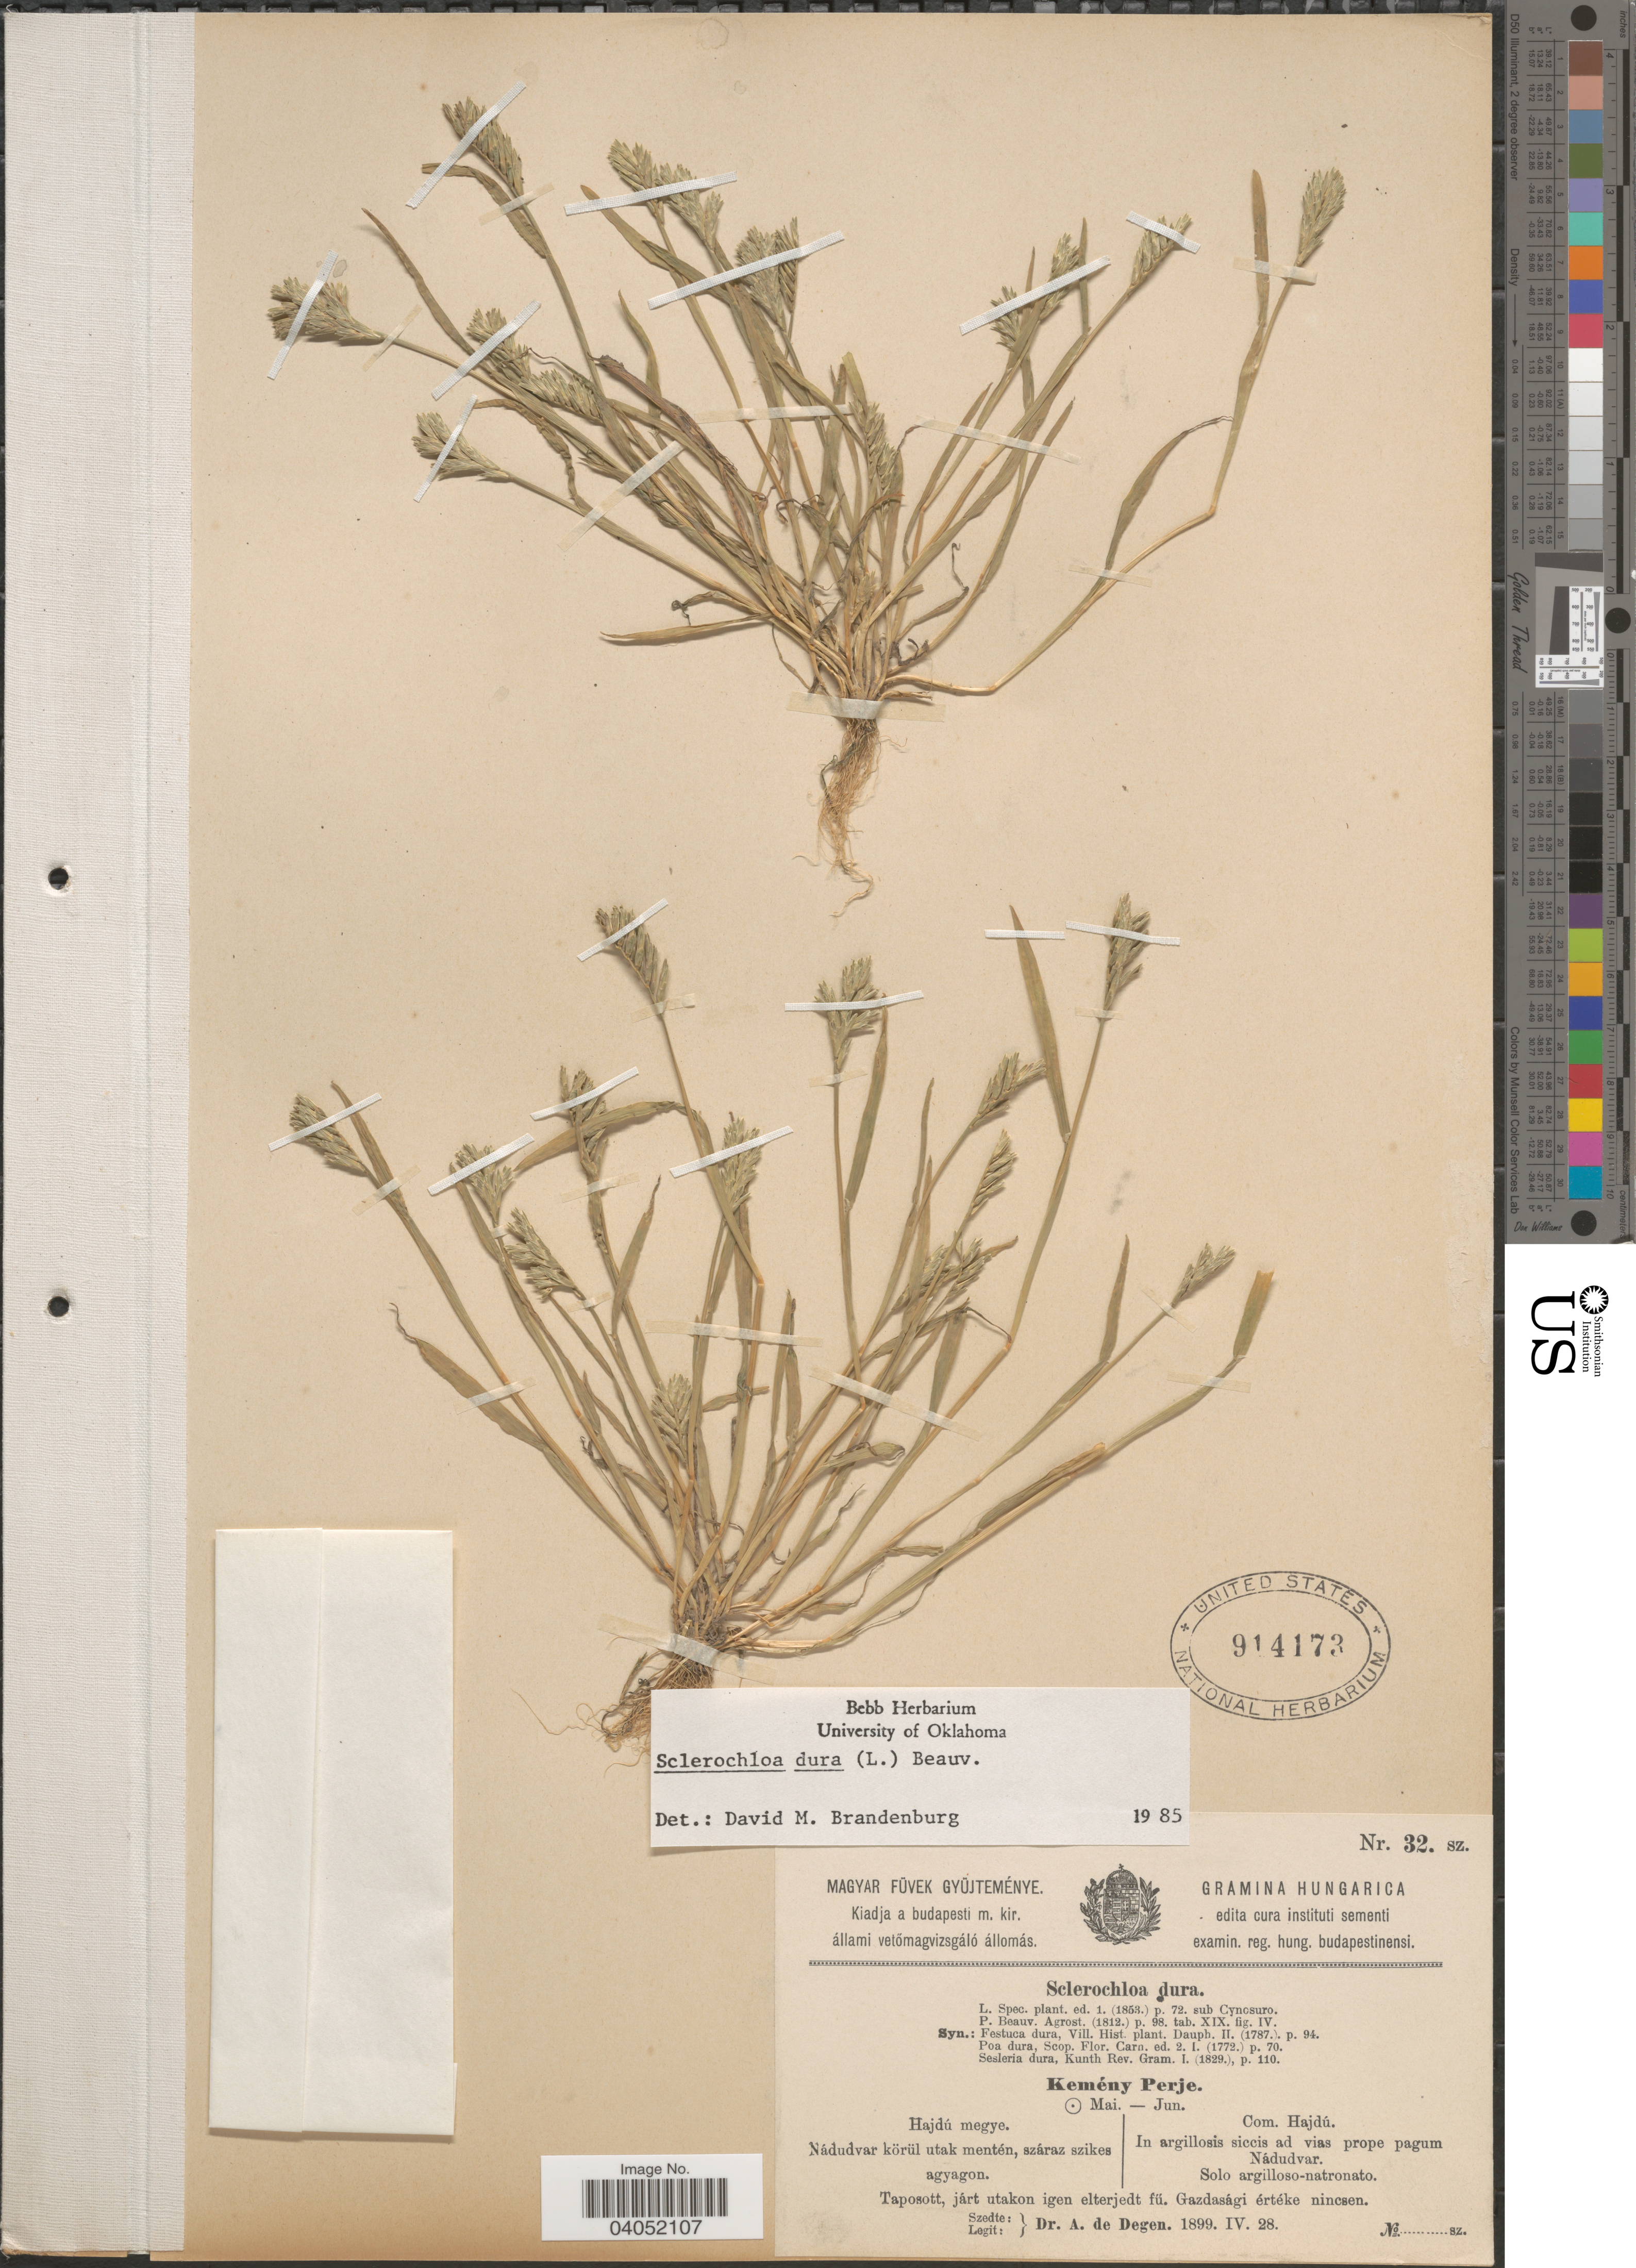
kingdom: Plantae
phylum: Tracheophyta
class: Liliopsida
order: Poales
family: Poaceae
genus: Sclerochloa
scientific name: Sclerochloa dura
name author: (L.) P. Beauv.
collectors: A. Degen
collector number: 32?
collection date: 1899-04-28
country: Hungary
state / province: Hajdú-Bihar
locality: Com. Hajdú. In argillosis siccis ad vias prope pagum Nádudvar. Solo argilloso-natronato.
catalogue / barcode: US 914173